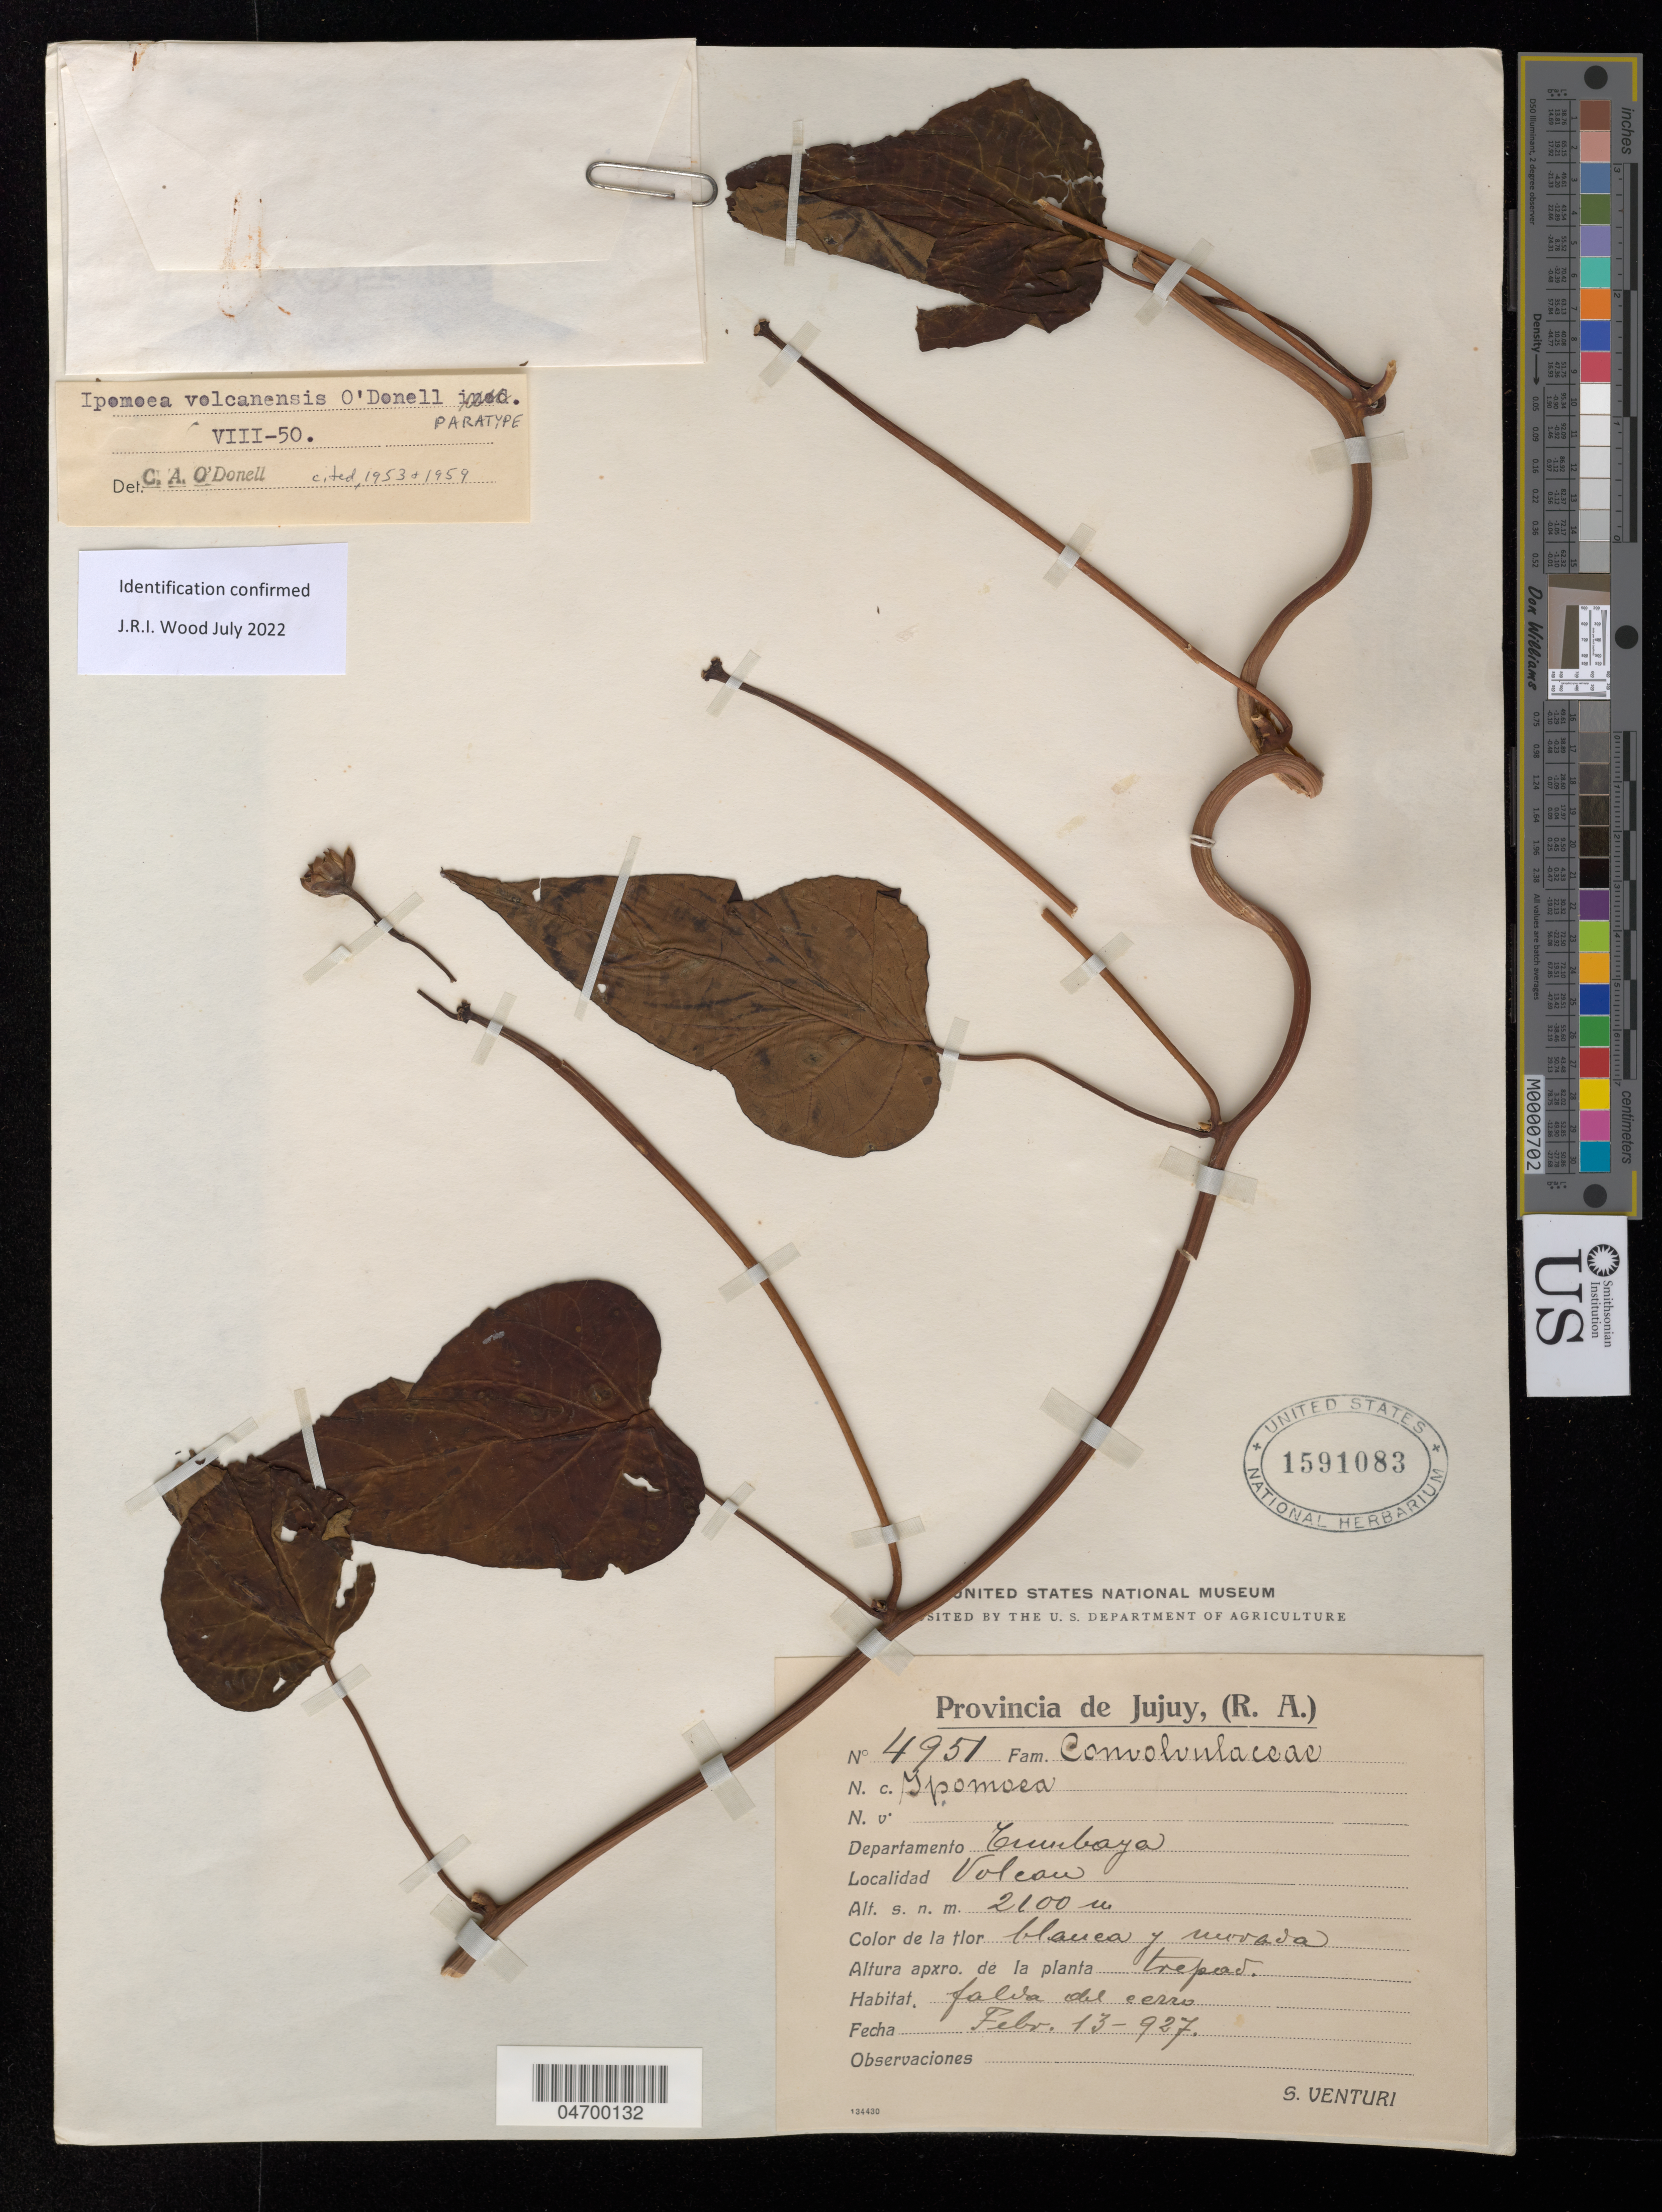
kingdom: Plantae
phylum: Tracheophyta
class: Magnoliopsida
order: Solanales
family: Convolvulaceae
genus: Ipomoea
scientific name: Ipomoea volcanensis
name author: O'Donell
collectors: S. Venturi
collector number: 4951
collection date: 1927-02-13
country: Argentina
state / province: Jujuy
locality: Departamento Tumbaya. Volcan.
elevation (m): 2100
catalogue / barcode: US 1591083